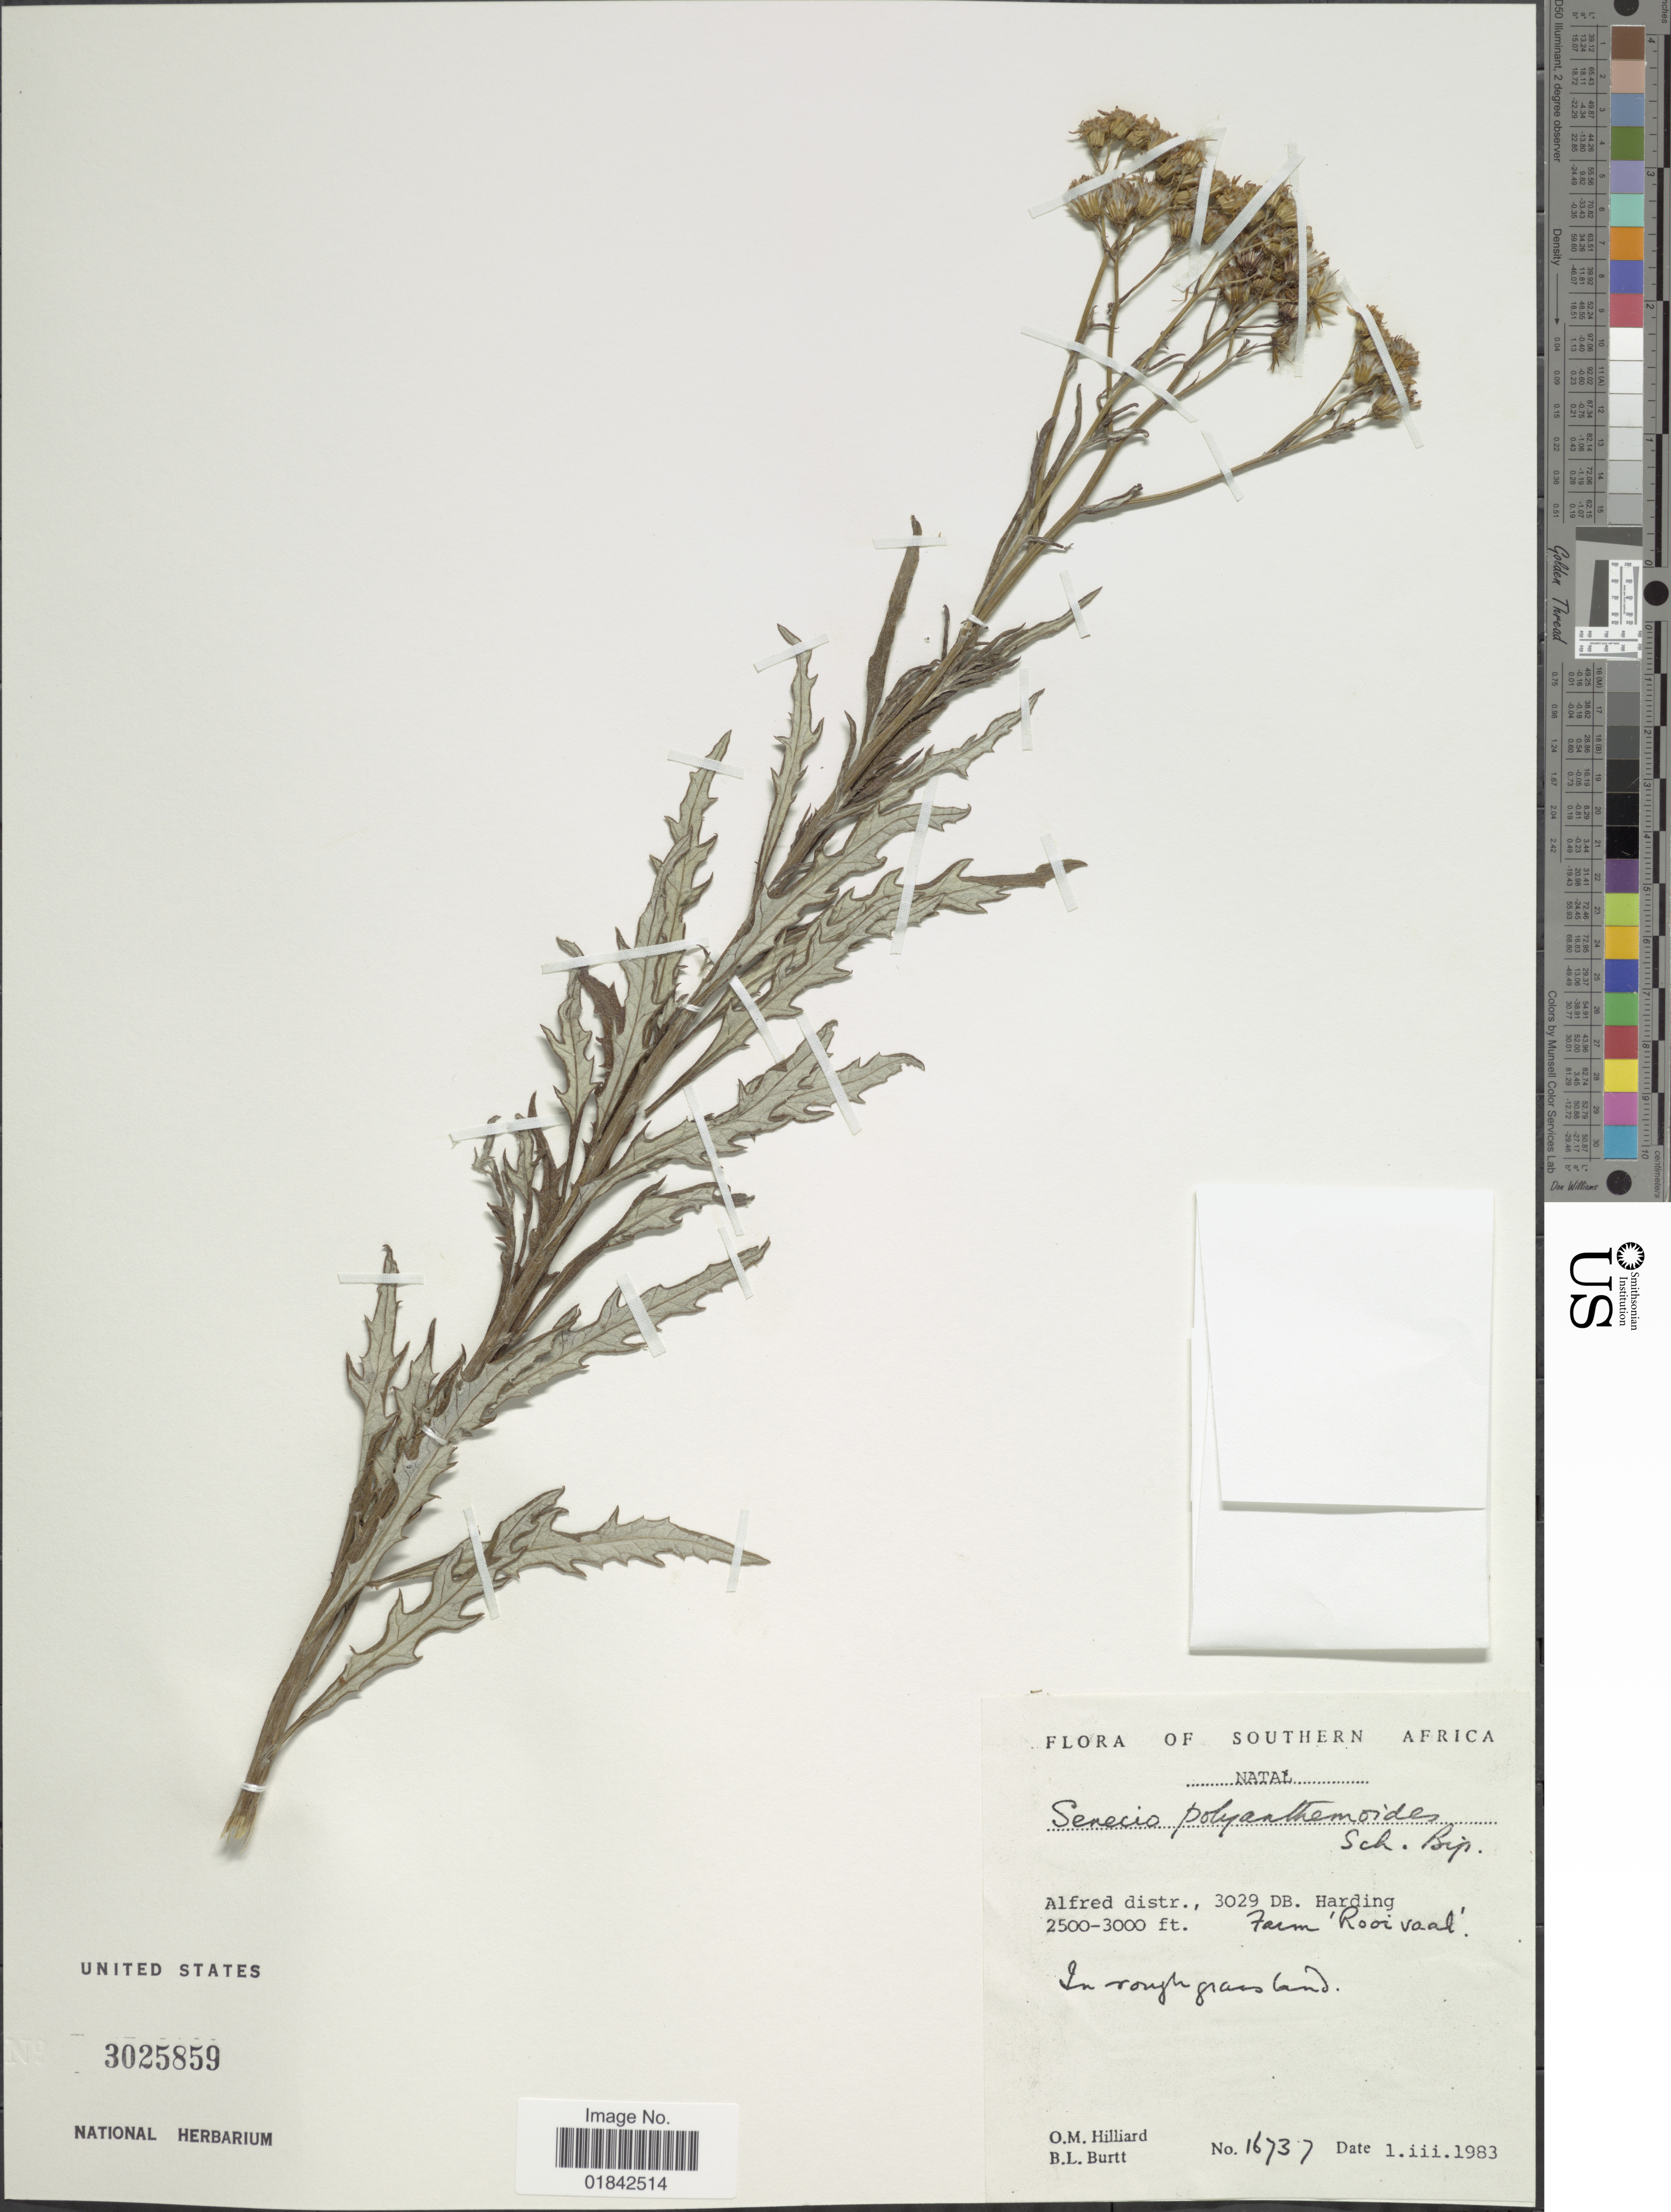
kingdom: Plantae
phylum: Tracheophyta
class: Magnoliopsida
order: Asterales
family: Asteraceae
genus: Senecio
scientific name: Senecio polyanthemoides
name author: Sch. Bip.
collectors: O. M. Hilliard & B. L. Burtt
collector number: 16737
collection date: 1983-03-01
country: South Africa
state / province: KwaZulu-Natal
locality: Natal. Alfred distr., 3029 DB. Harding. Farm 'Rooivaal'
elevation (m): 762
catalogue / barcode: US 3025859